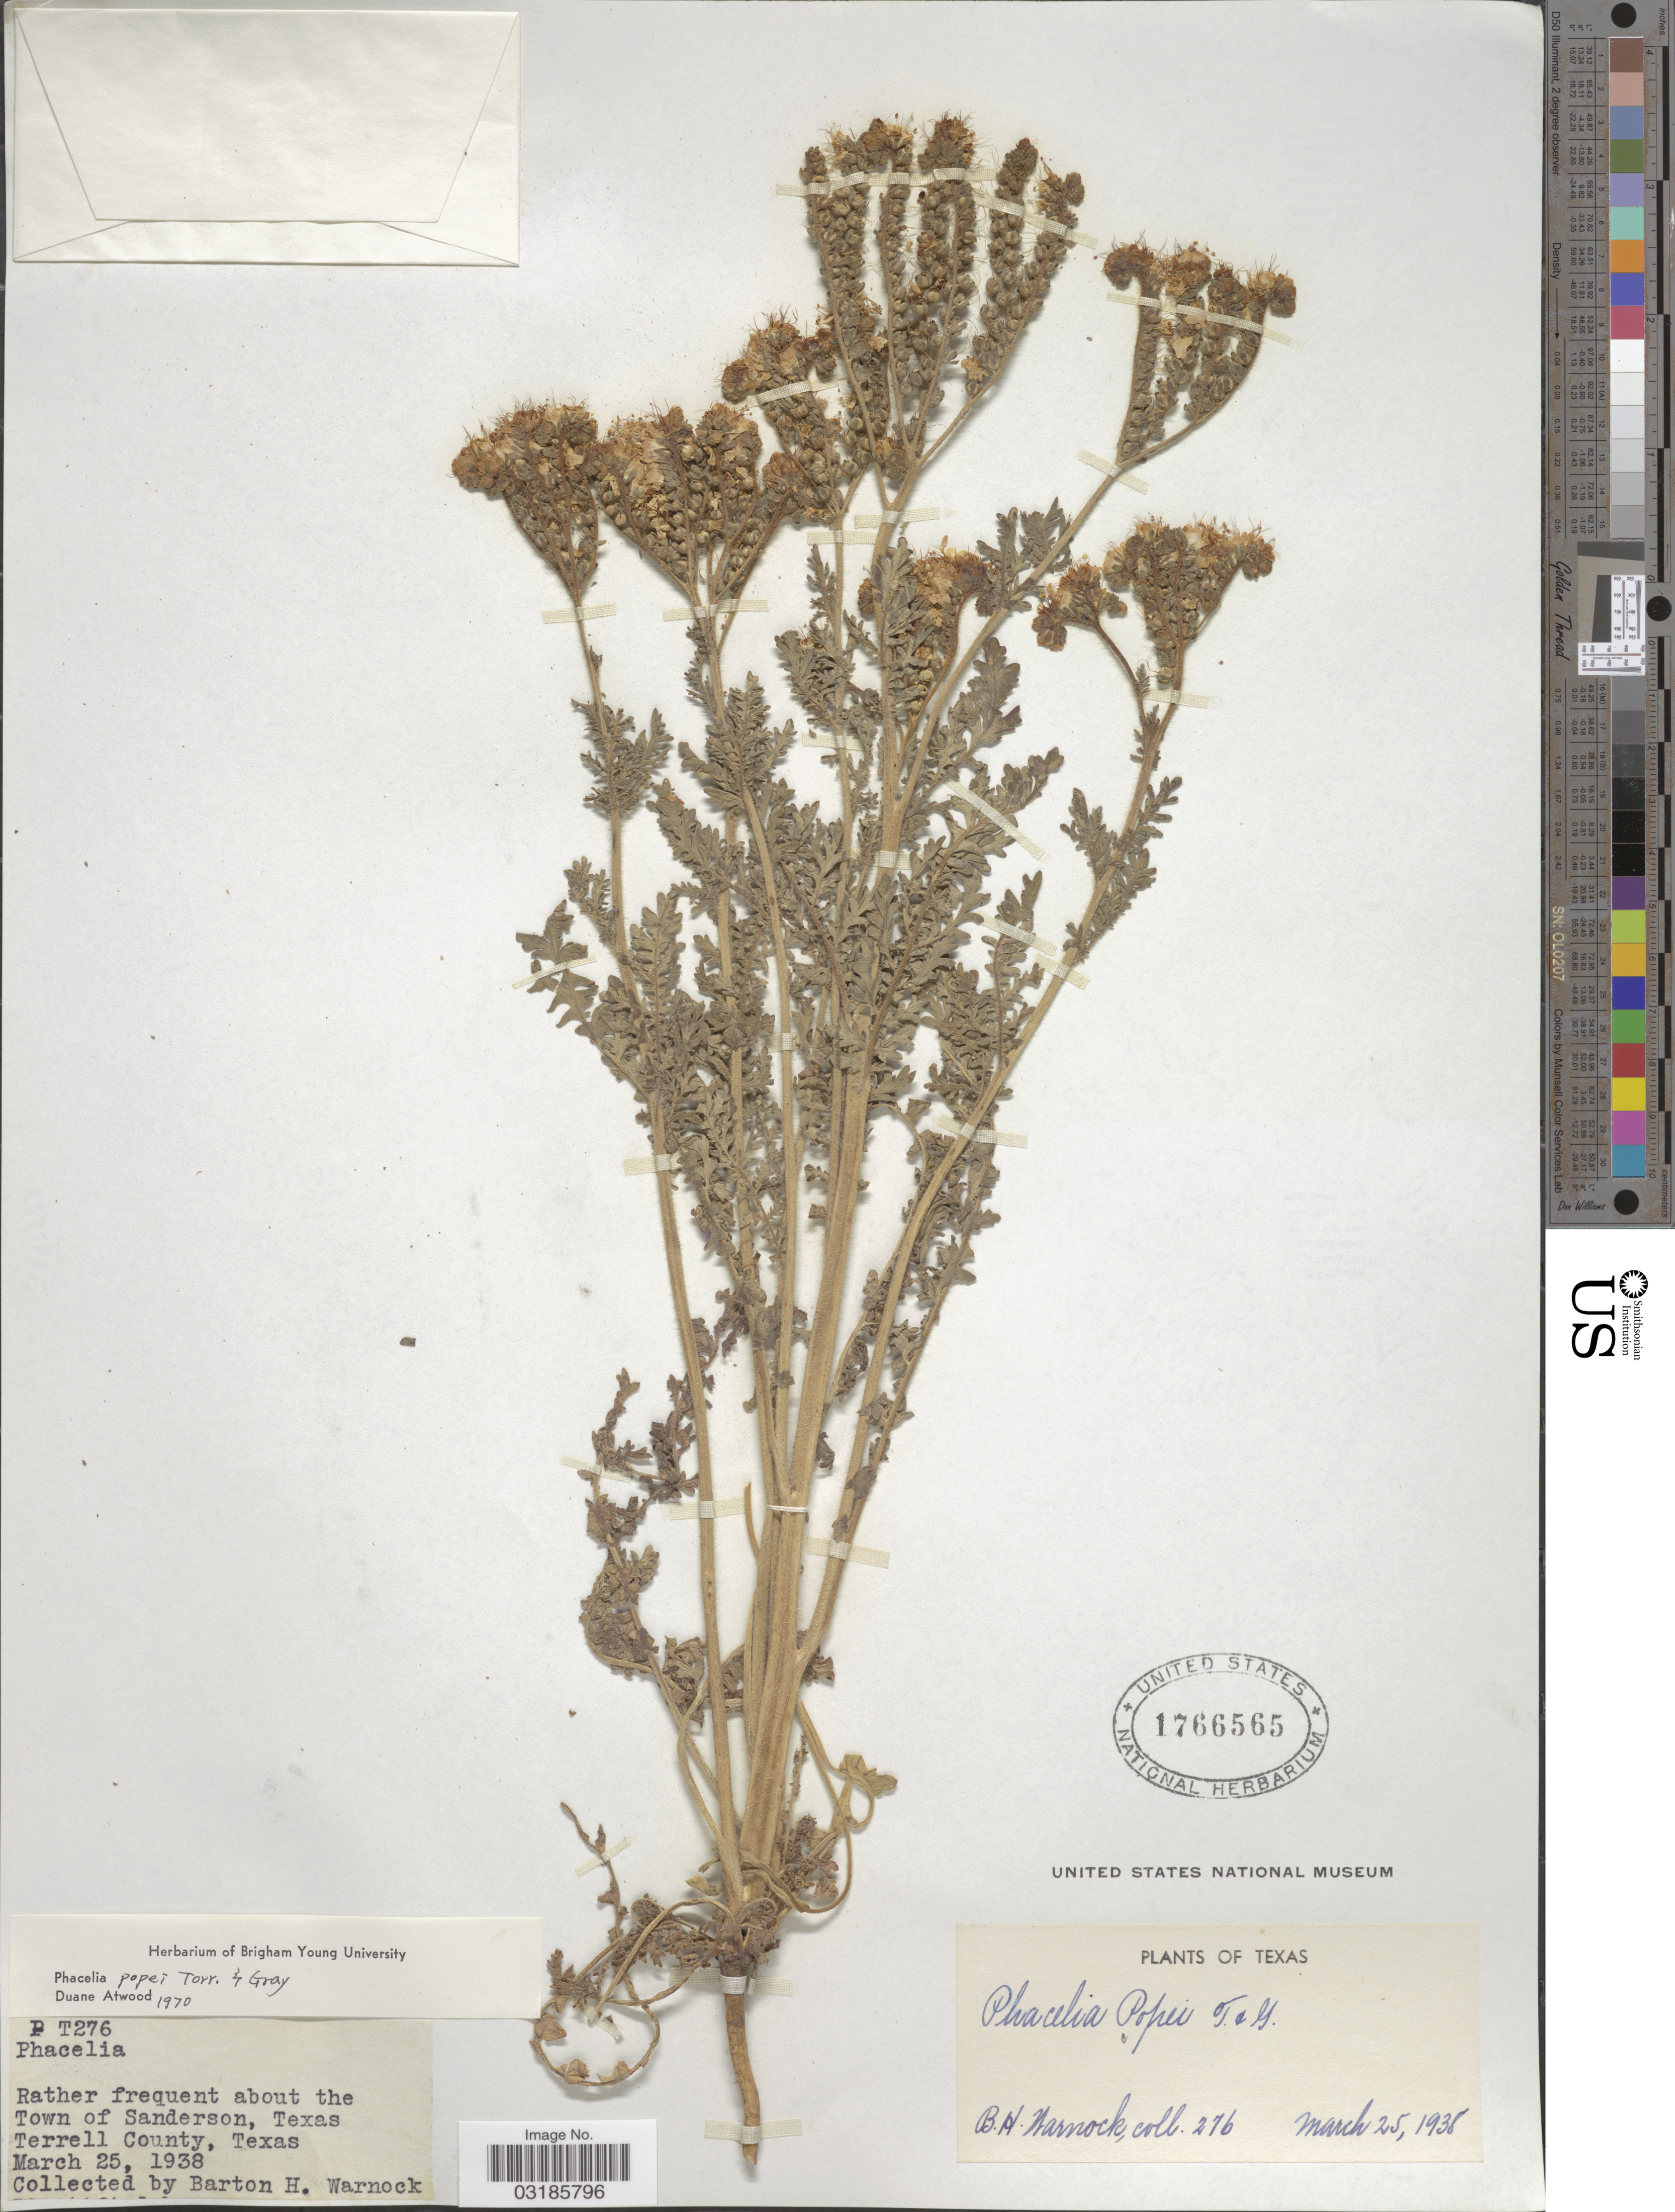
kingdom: Plantae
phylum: Tracheophyta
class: Magnoliopsida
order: Boraginales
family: Hydrophyllaceae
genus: Phacelia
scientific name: Phacelia popei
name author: Torr. & A. Gray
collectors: B. H. Warnock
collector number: T276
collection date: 1938-03-25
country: United States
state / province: Texas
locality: Town of Sanderson. Terrell County.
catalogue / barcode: US 1766565